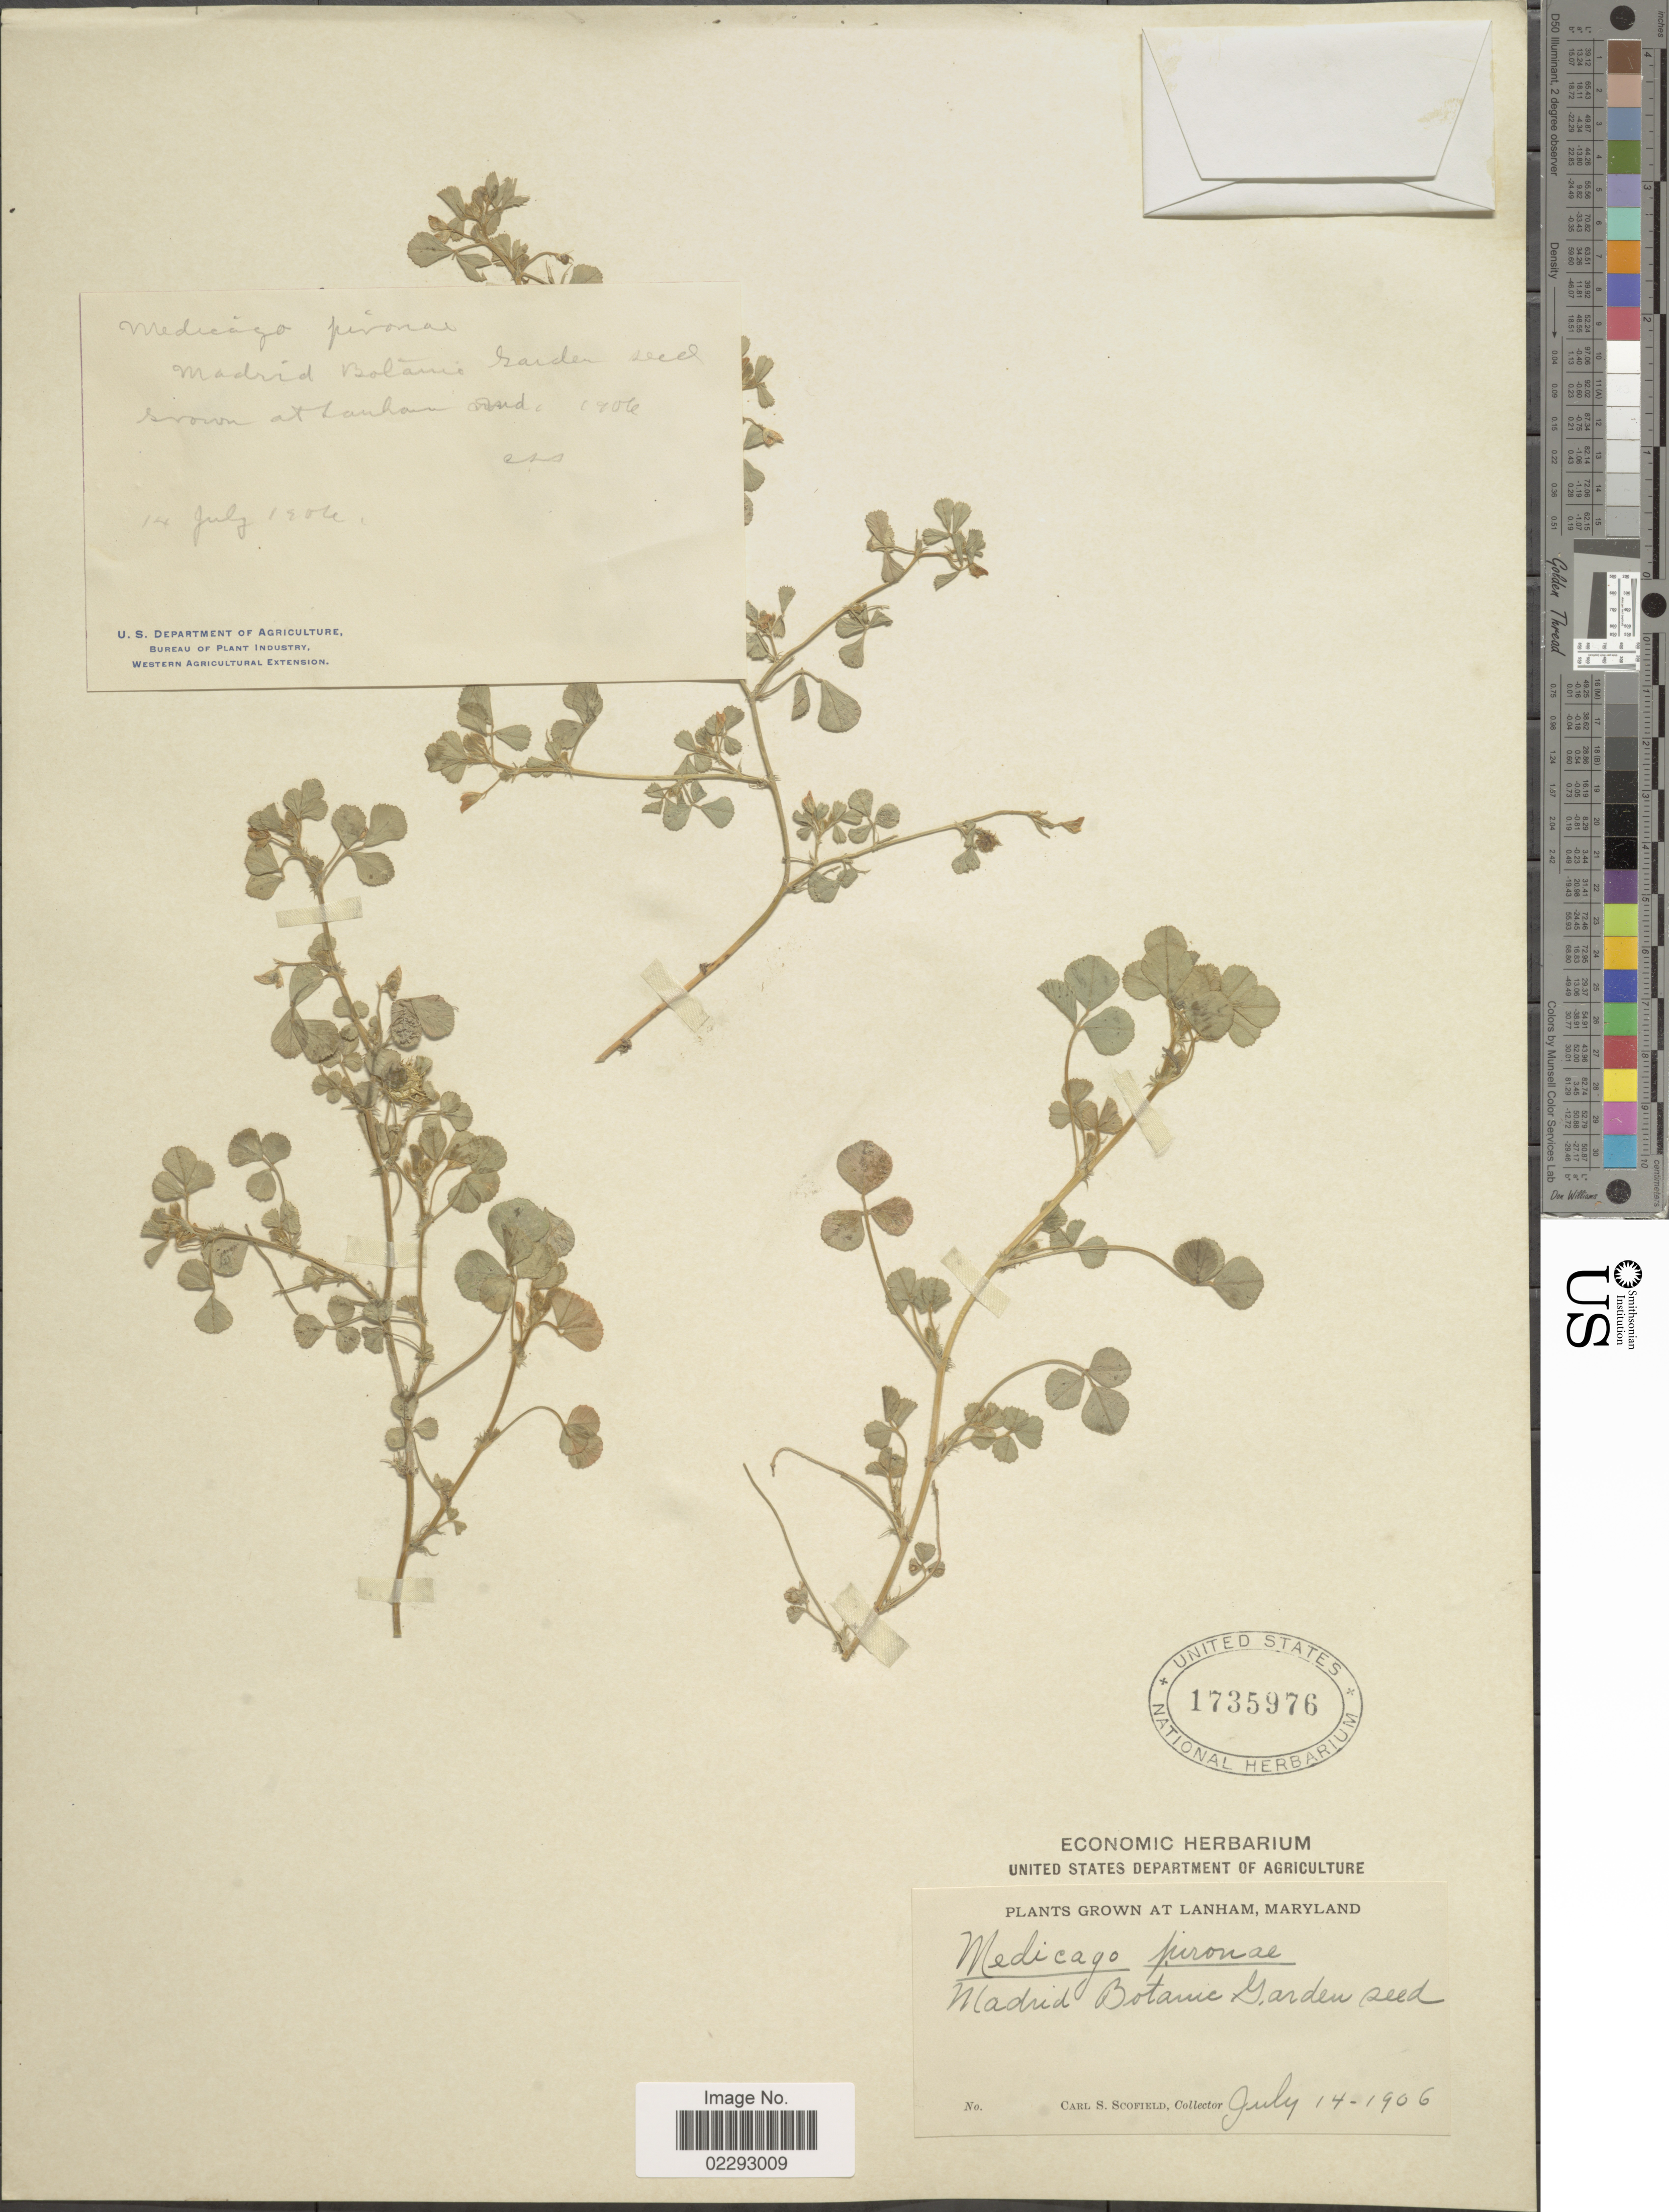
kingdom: Plantae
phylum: Tracheophyta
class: Magnoliopsida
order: Fabales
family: Fabaceae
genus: Medicago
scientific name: Medicago pironae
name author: Vis.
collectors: C. Scofield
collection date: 1906-07-14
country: United States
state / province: Maryland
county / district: Prince George's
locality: Lanham, Maryland.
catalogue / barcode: US 1735976